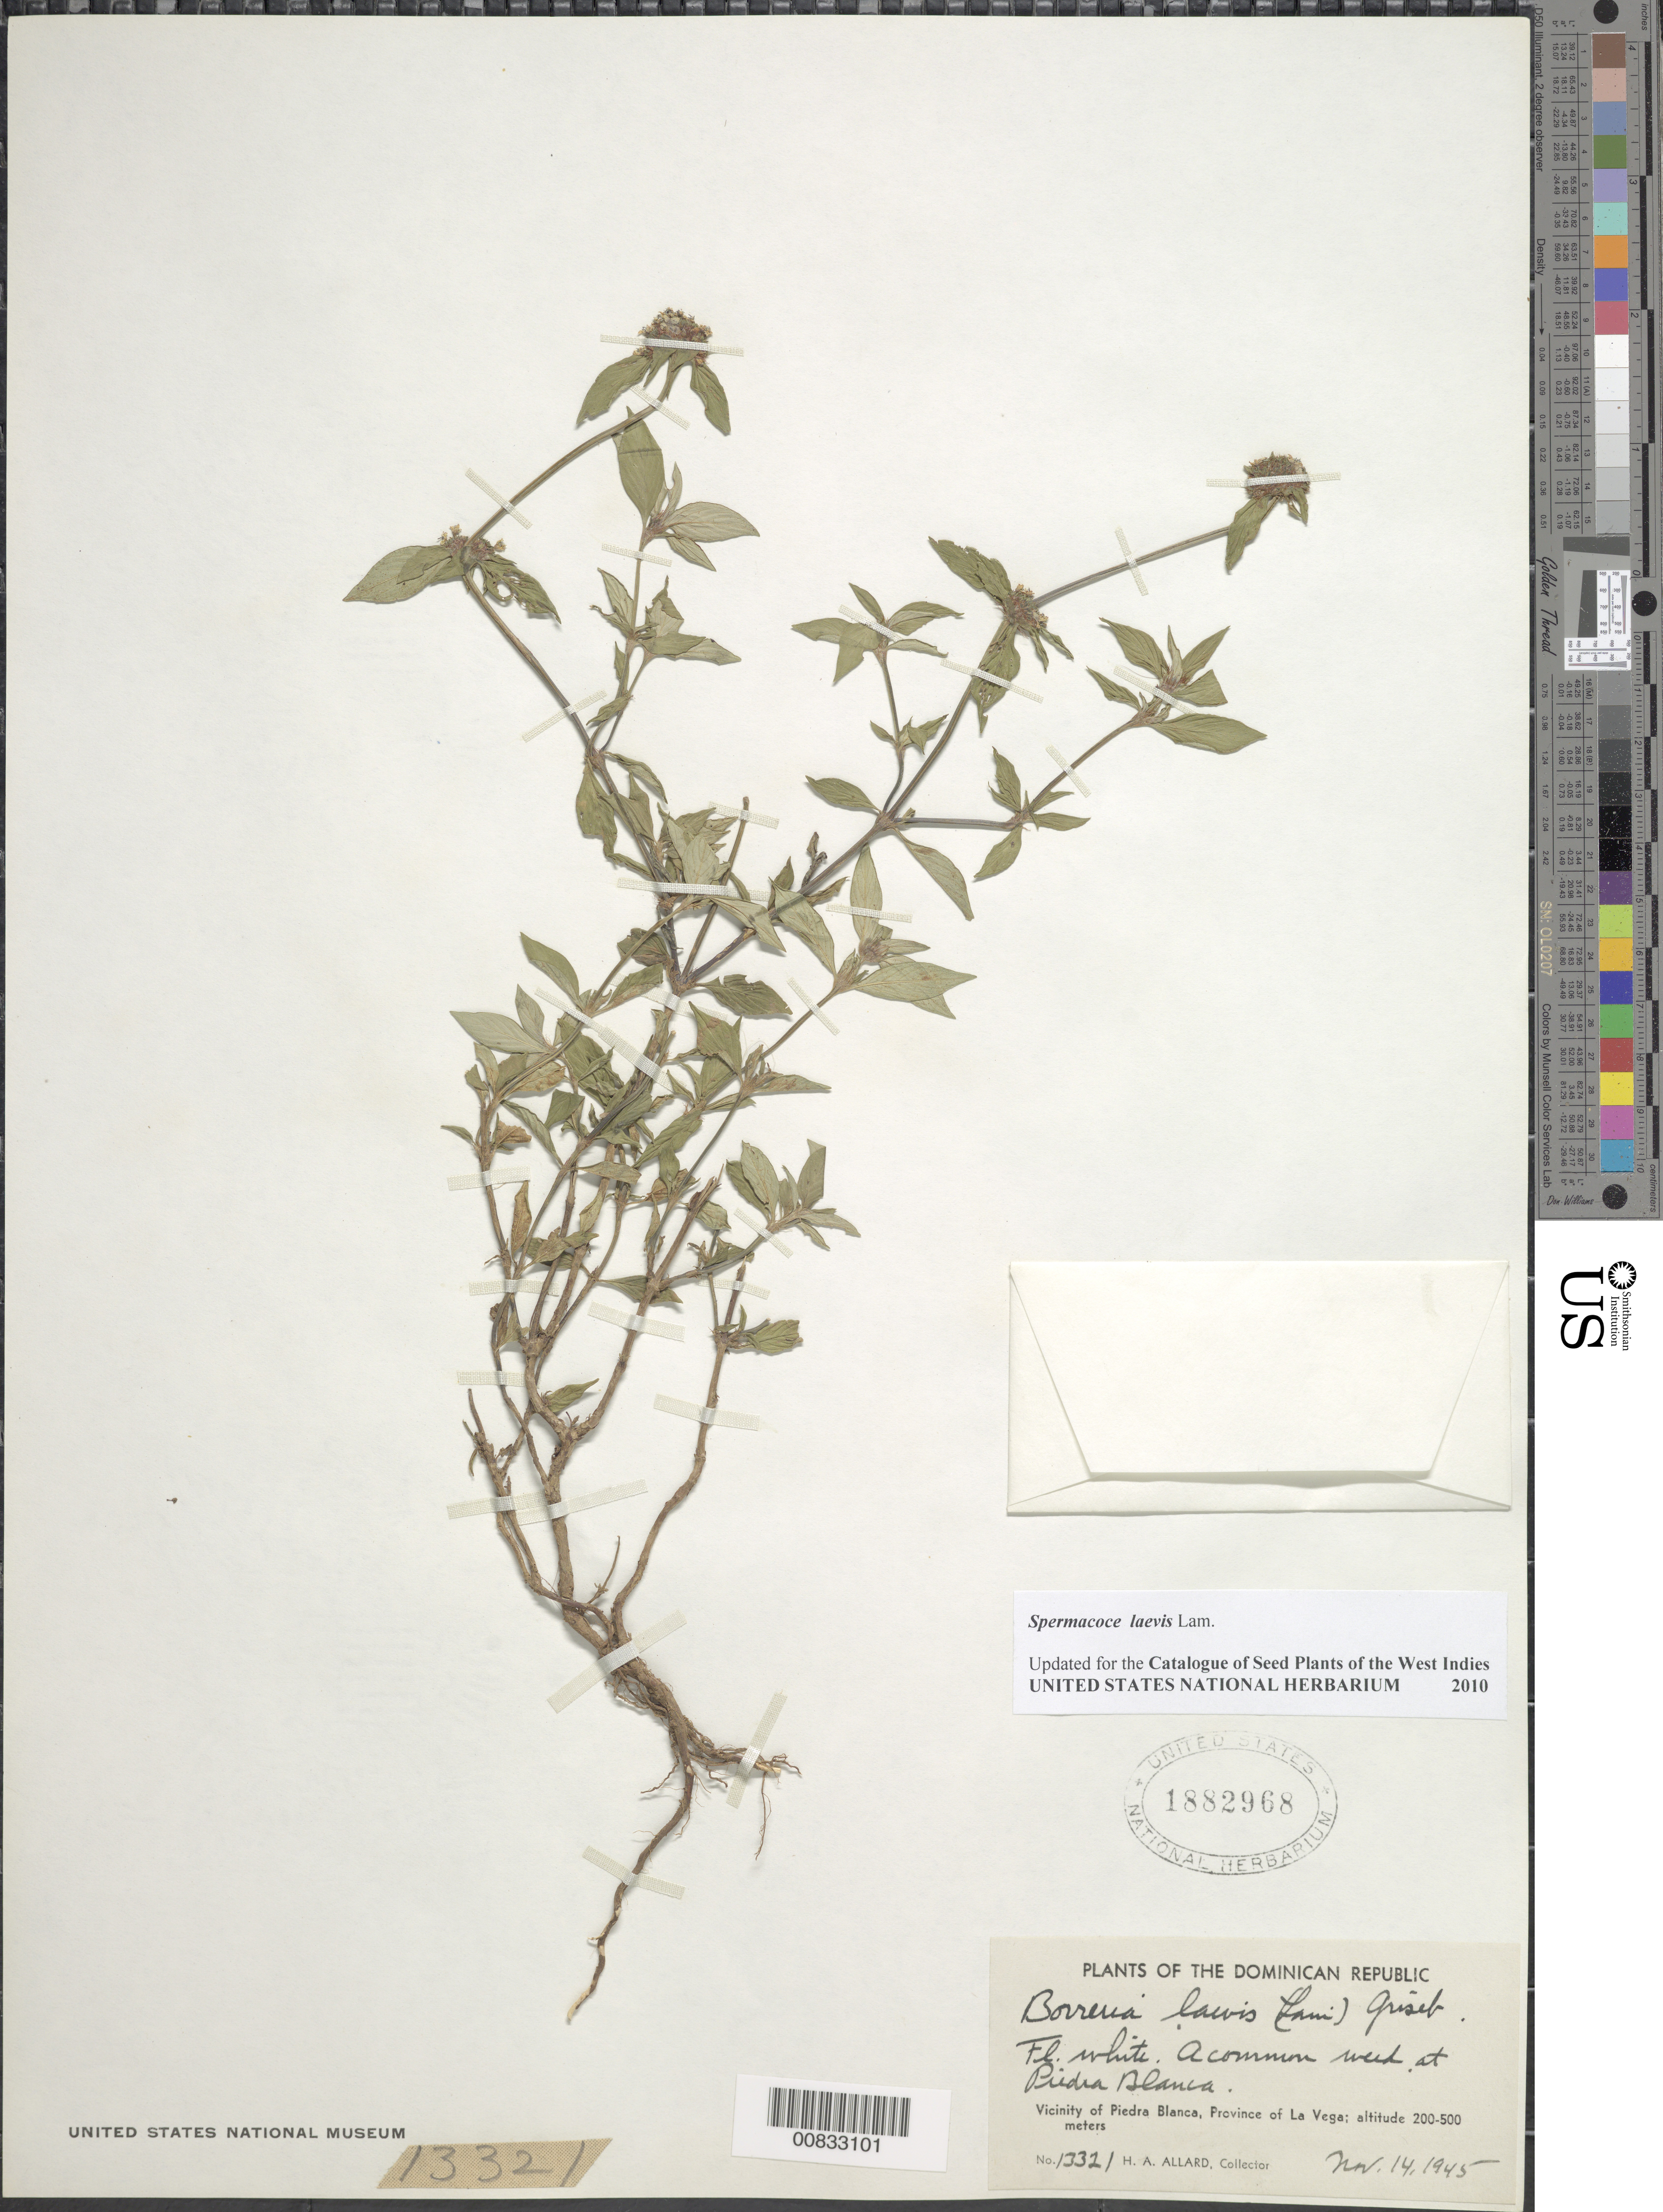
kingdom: Plantae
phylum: Tracheophyta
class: Magnoliopsida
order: Gentianales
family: Rubiaceae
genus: Spermacoce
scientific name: Spermacoce laevis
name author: Lam.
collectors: H. A. Allard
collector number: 13321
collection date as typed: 14 Nov 1945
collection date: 1945-11-14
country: Dominican Republic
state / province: La Vega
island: Hispaniola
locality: Vicinity of Piedra Blanca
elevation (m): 200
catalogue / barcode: US 1882968